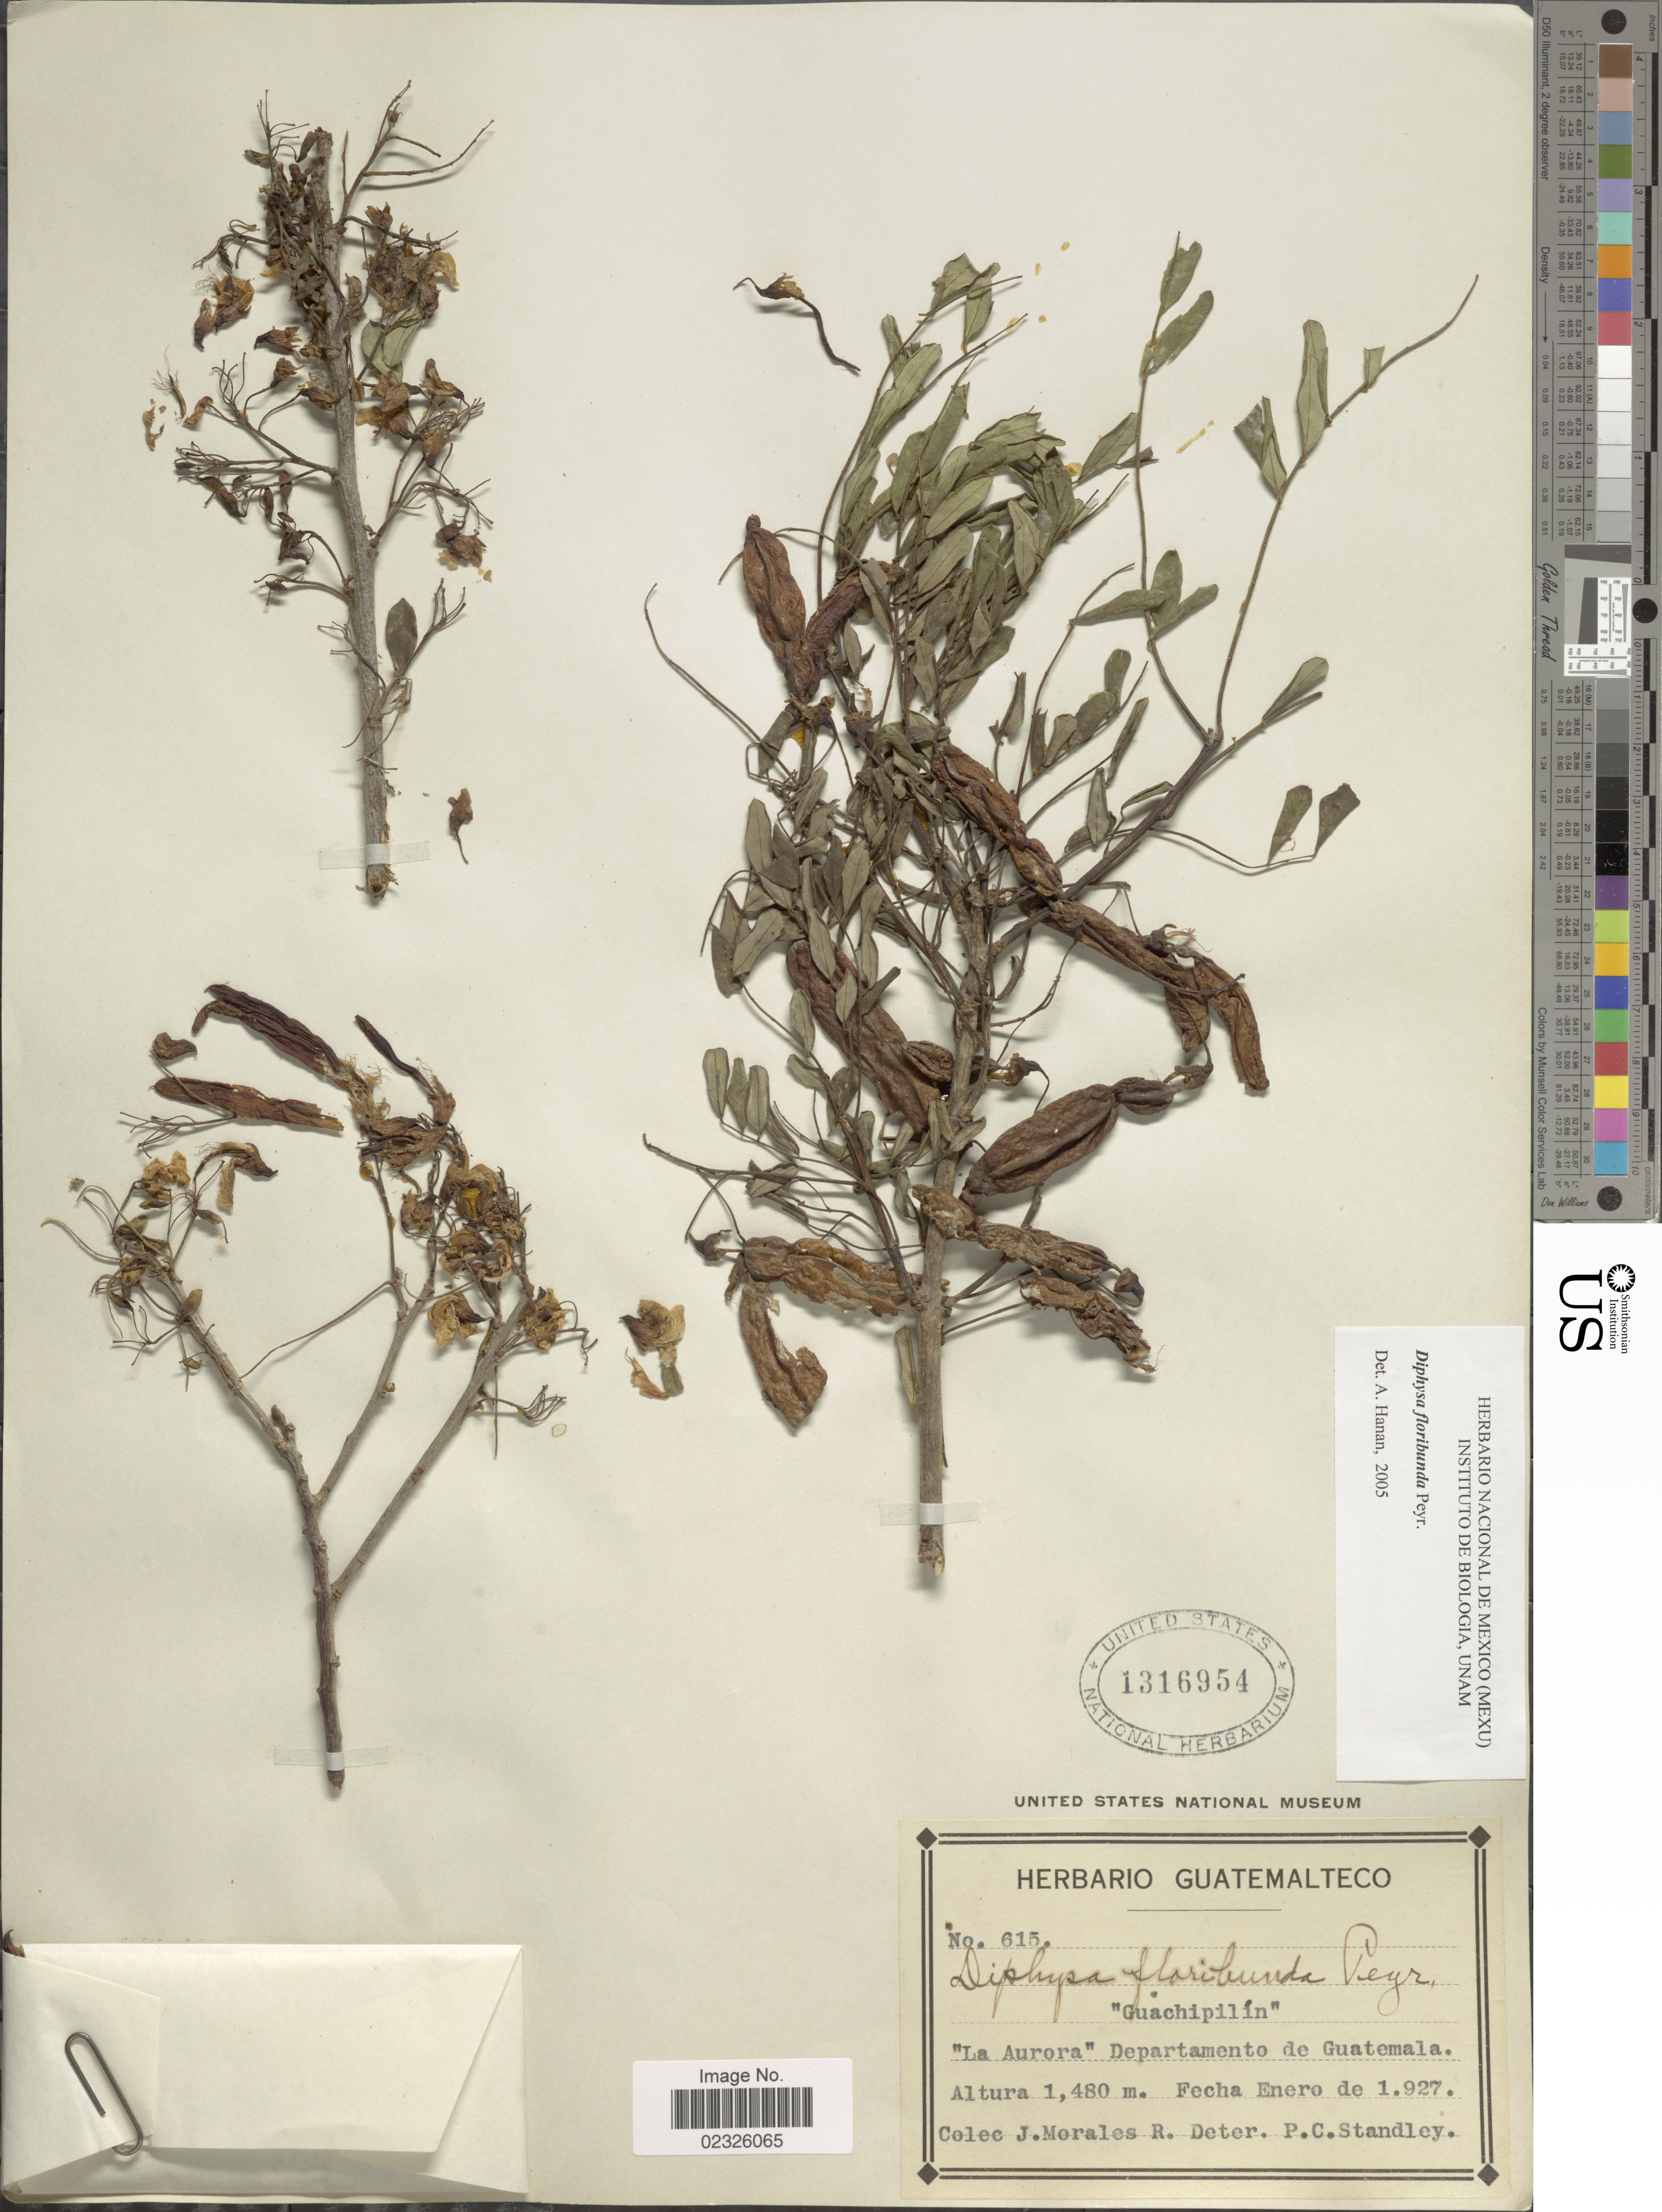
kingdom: Plantae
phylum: Tracheophyta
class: Magnoliopsida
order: Fabales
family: Fabaceae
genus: Diphysa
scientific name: Diphysa floribunda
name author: Peyr.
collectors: J. Morales R.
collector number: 615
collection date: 1927-01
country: Guatemala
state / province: Guatemala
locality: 'Guachipilín', 'La Aurora'Department de Guatemala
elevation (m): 1480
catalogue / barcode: US 1316954